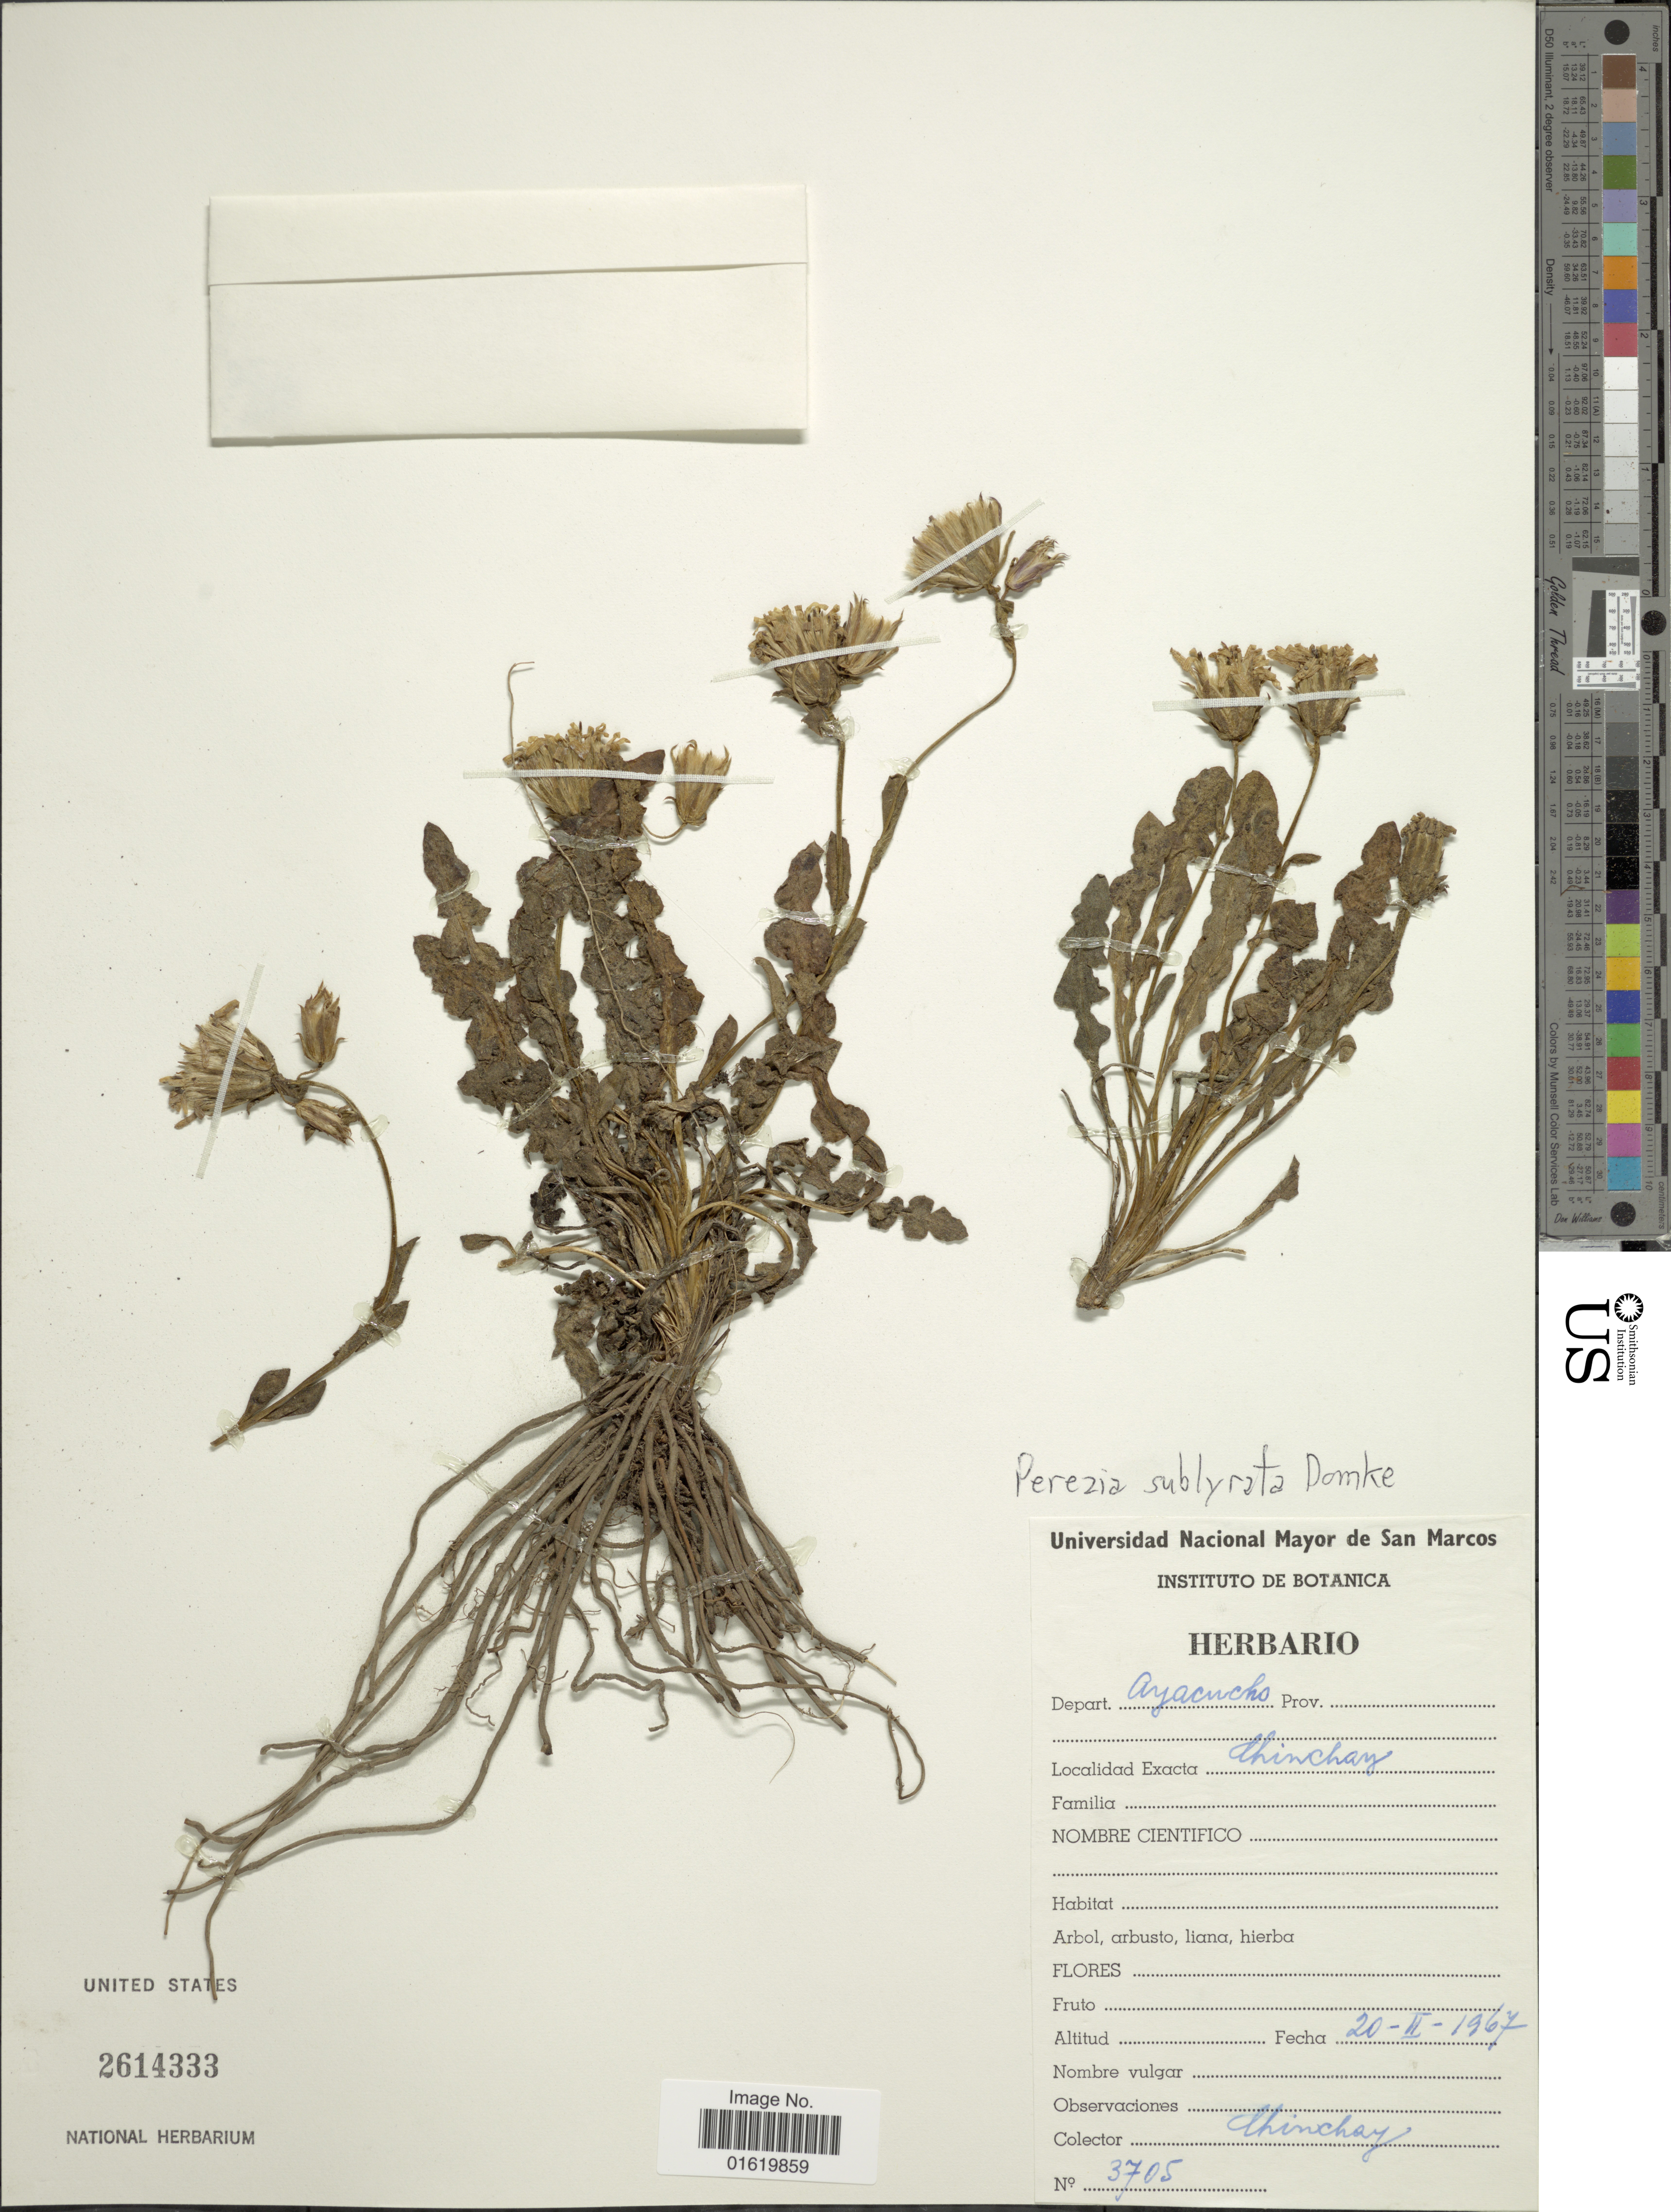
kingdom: Plantae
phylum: Tracheophyta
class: Magnoliopsida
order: Asterales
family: Asteraceae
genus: Perezia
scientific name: Perezia sublyrata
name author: Domke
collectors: P. Chindoy B.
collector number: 3705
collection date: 1967-02-20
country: Peru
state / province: Ayacucho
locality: Depart. Ayacucho. Chinchay.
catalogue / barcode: US 2614333